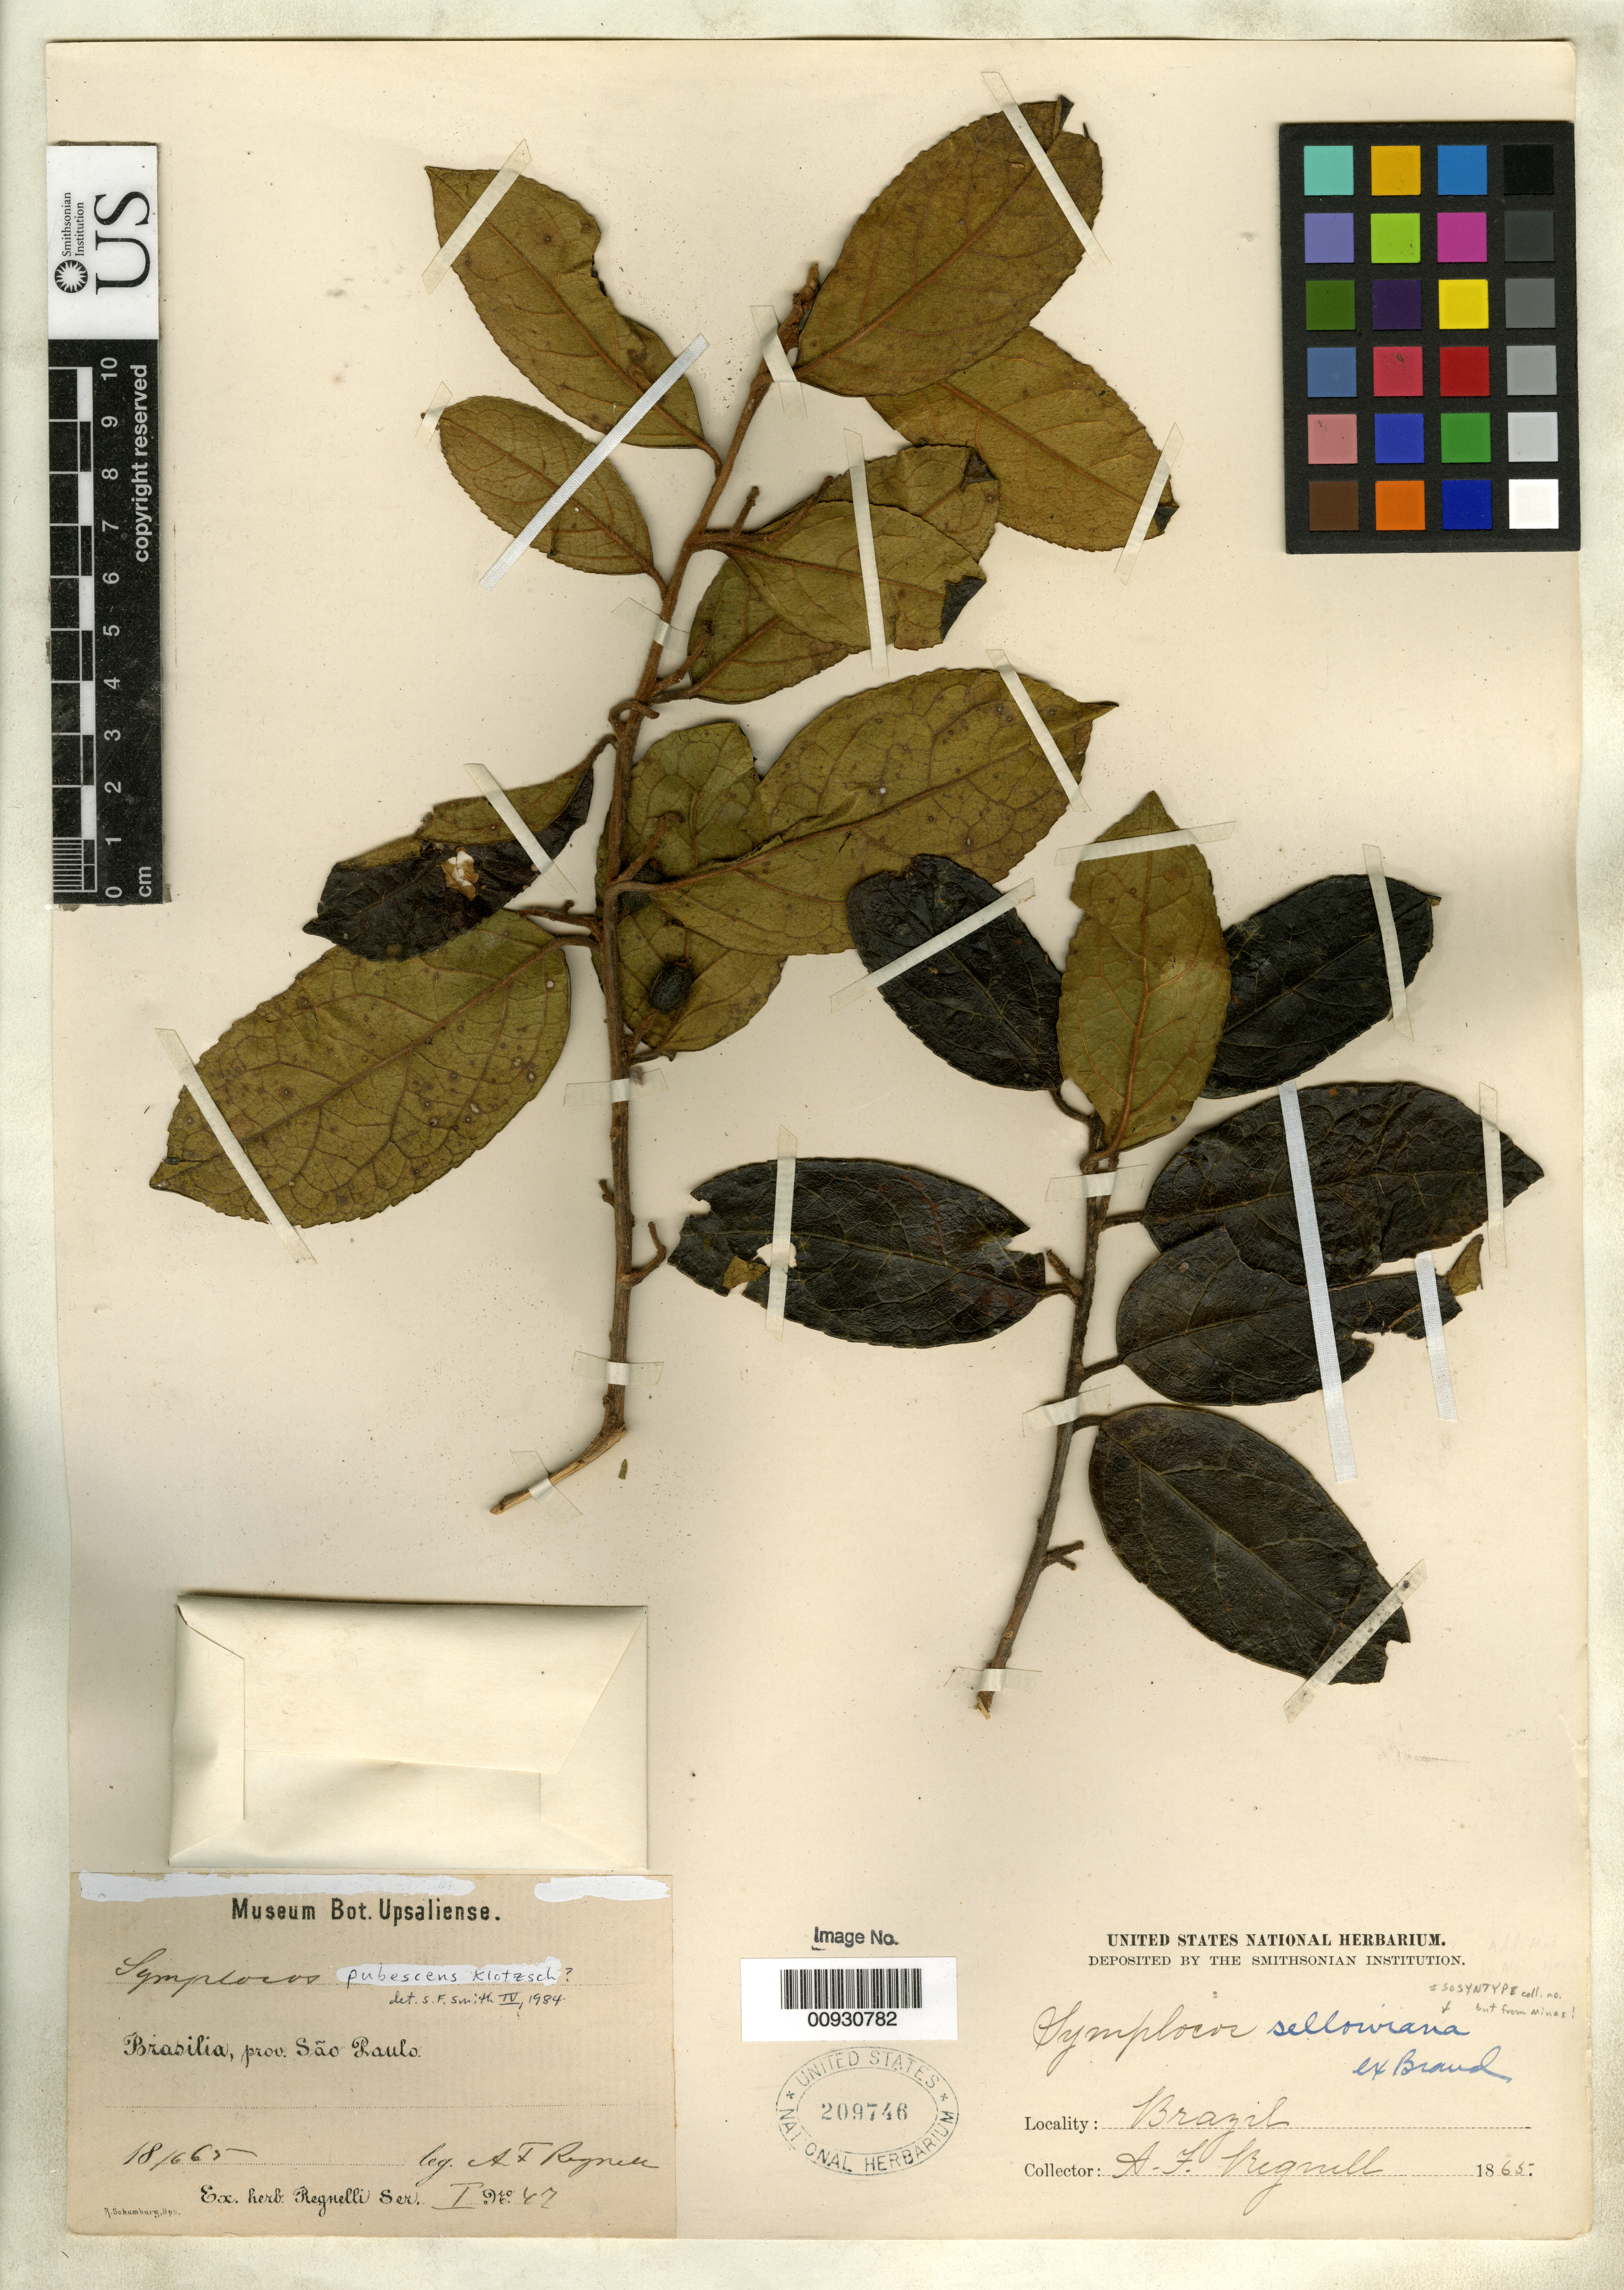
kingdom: Plantae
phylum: Tracheophyta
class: Magnoliopsida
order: Ericales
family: Symplocaceae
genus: Symplocos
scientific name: Symplocos sellowiana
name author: Brand in Engl.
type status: Isosyntype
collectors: A. F. Regnell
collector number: I 47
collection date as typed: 1865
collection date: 1865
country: Brazil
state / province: São Paulo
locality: Brasilia.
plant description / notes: Same Collection # but different locality.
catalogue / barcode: US 209746